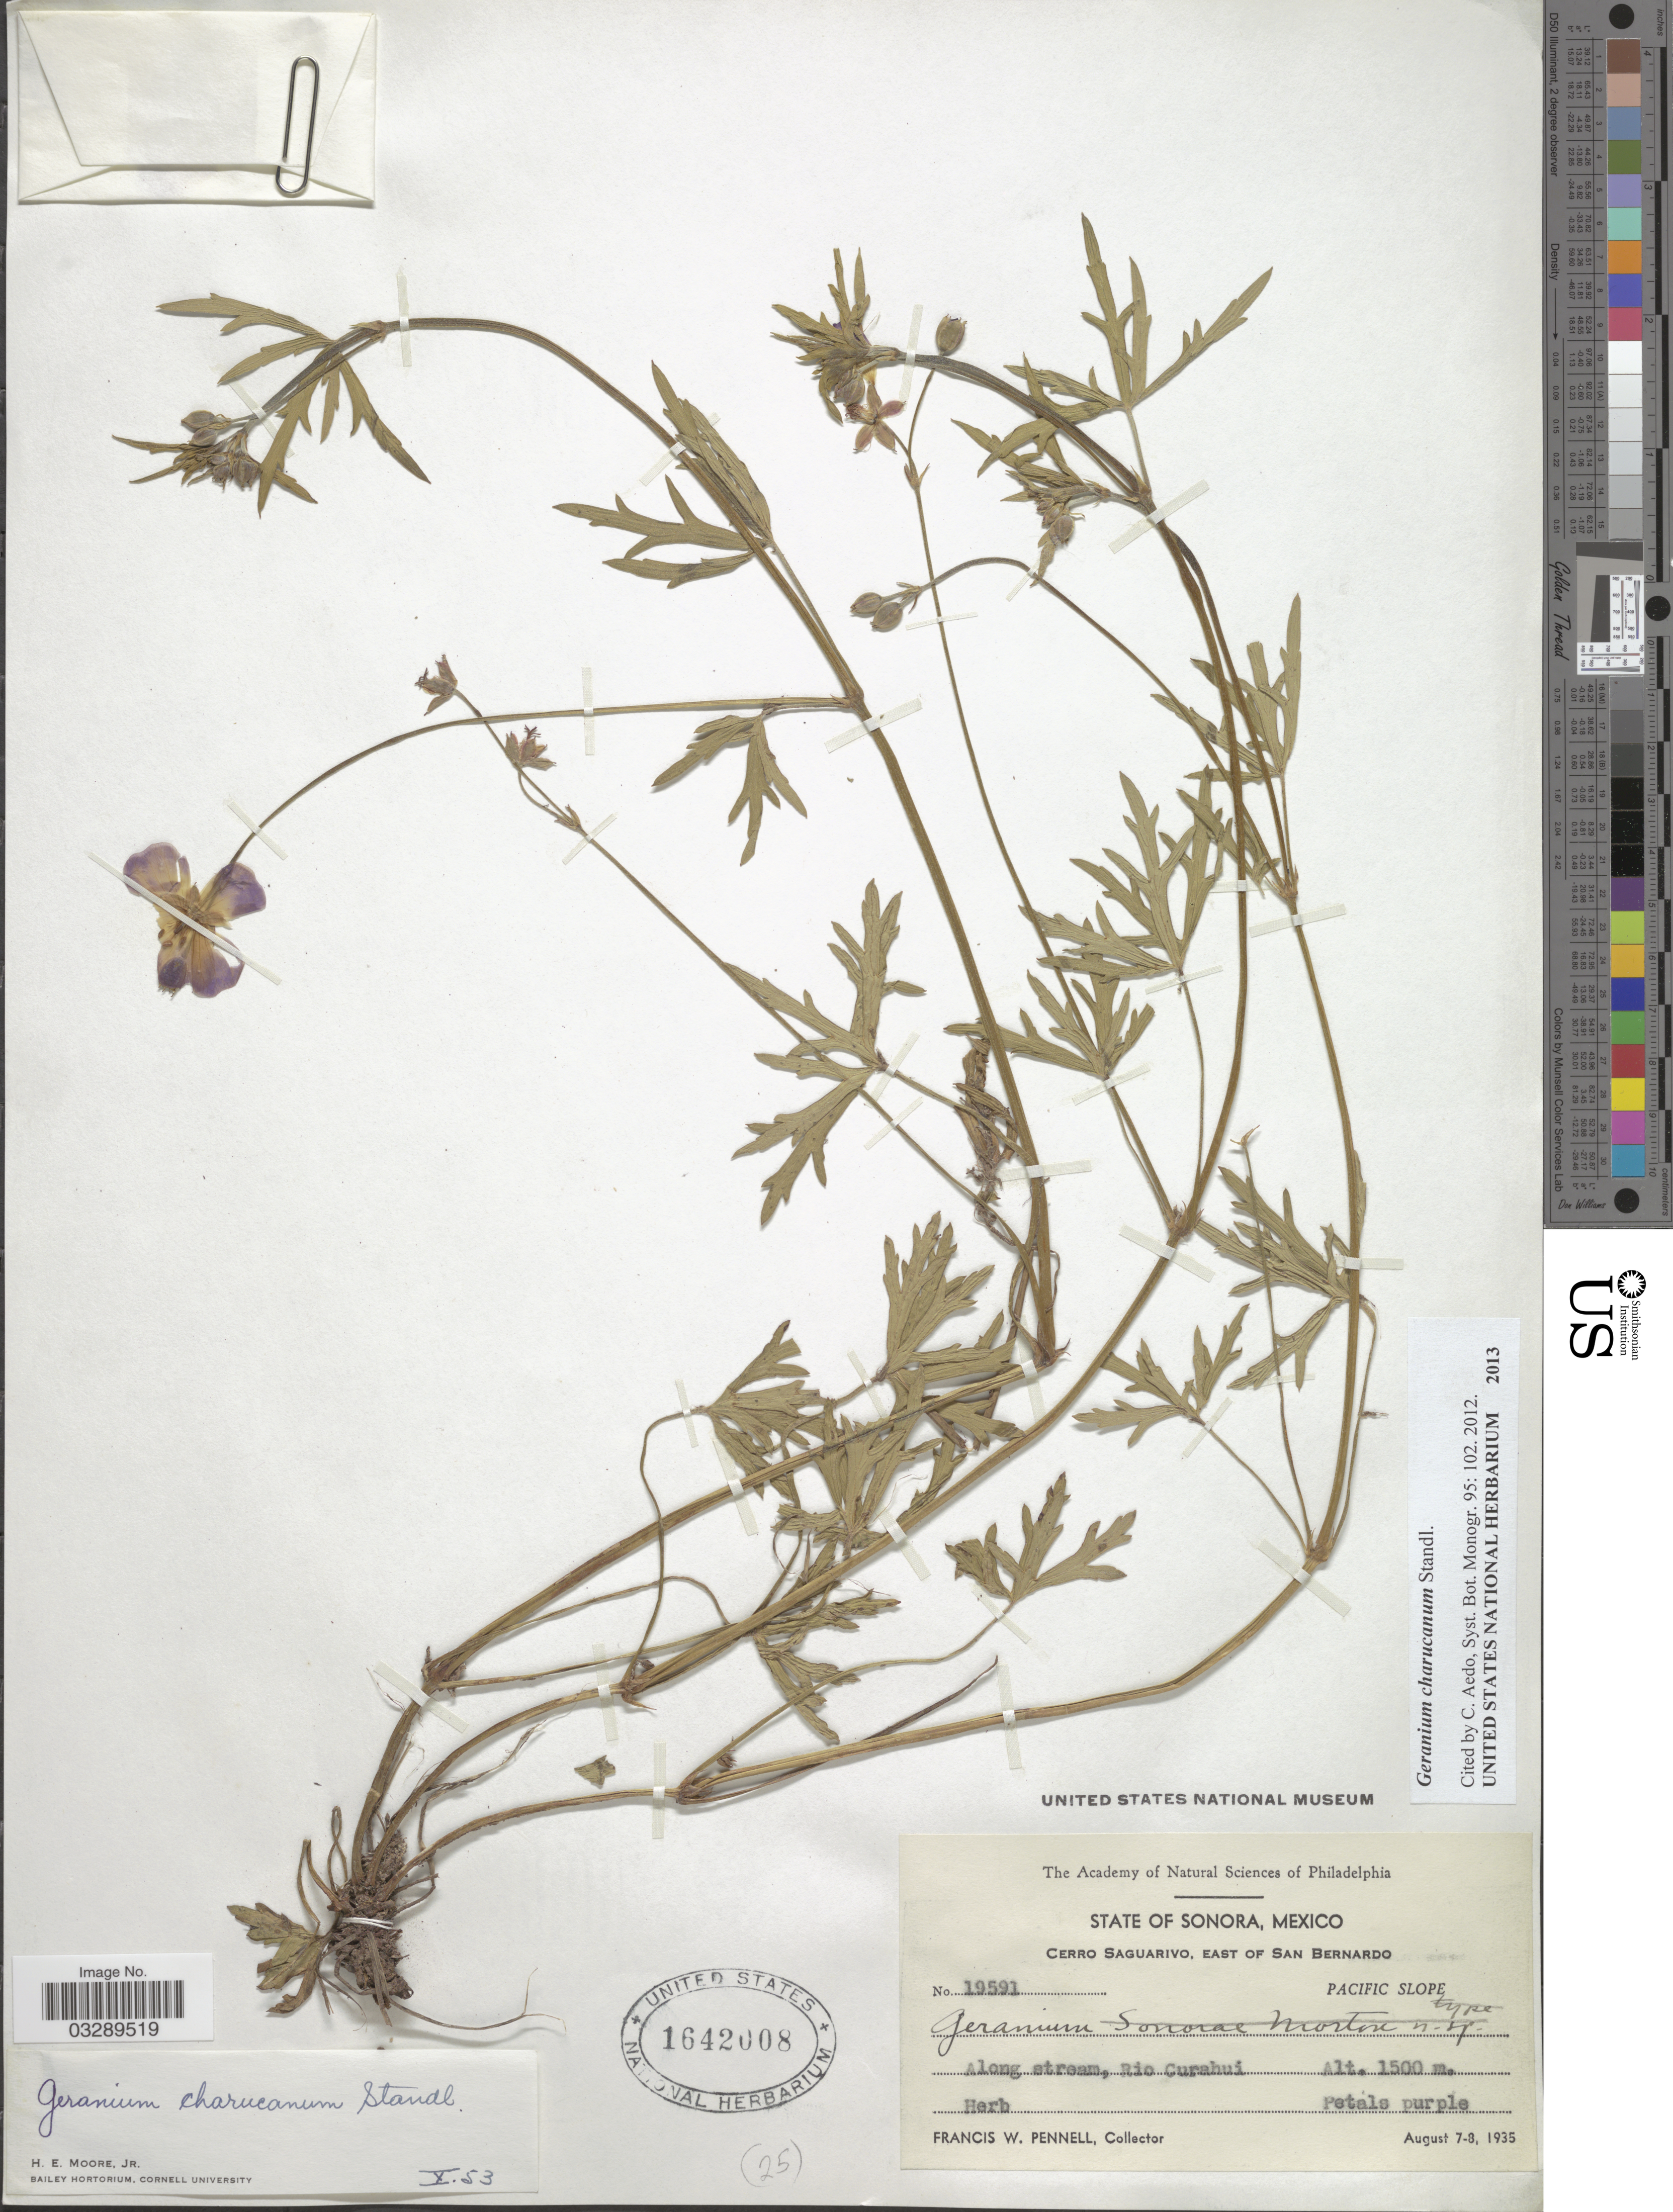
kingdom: Plantae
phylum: Tracheophyta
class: Magnoliopsida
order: Geraniales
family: Geraniaceae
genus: Geranium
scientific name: Geranium charucanum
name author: Standl.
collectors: F. W. Pennell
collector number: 19591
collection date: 1935-08-07/1935-08-08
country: Mexico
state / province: Sonora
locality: State of Sonora. Cerro Saguarivo, East of San Bernardo. Pacific Slope. Along stream, Rio Curahui.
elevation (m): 1500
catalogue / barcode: US 1642008